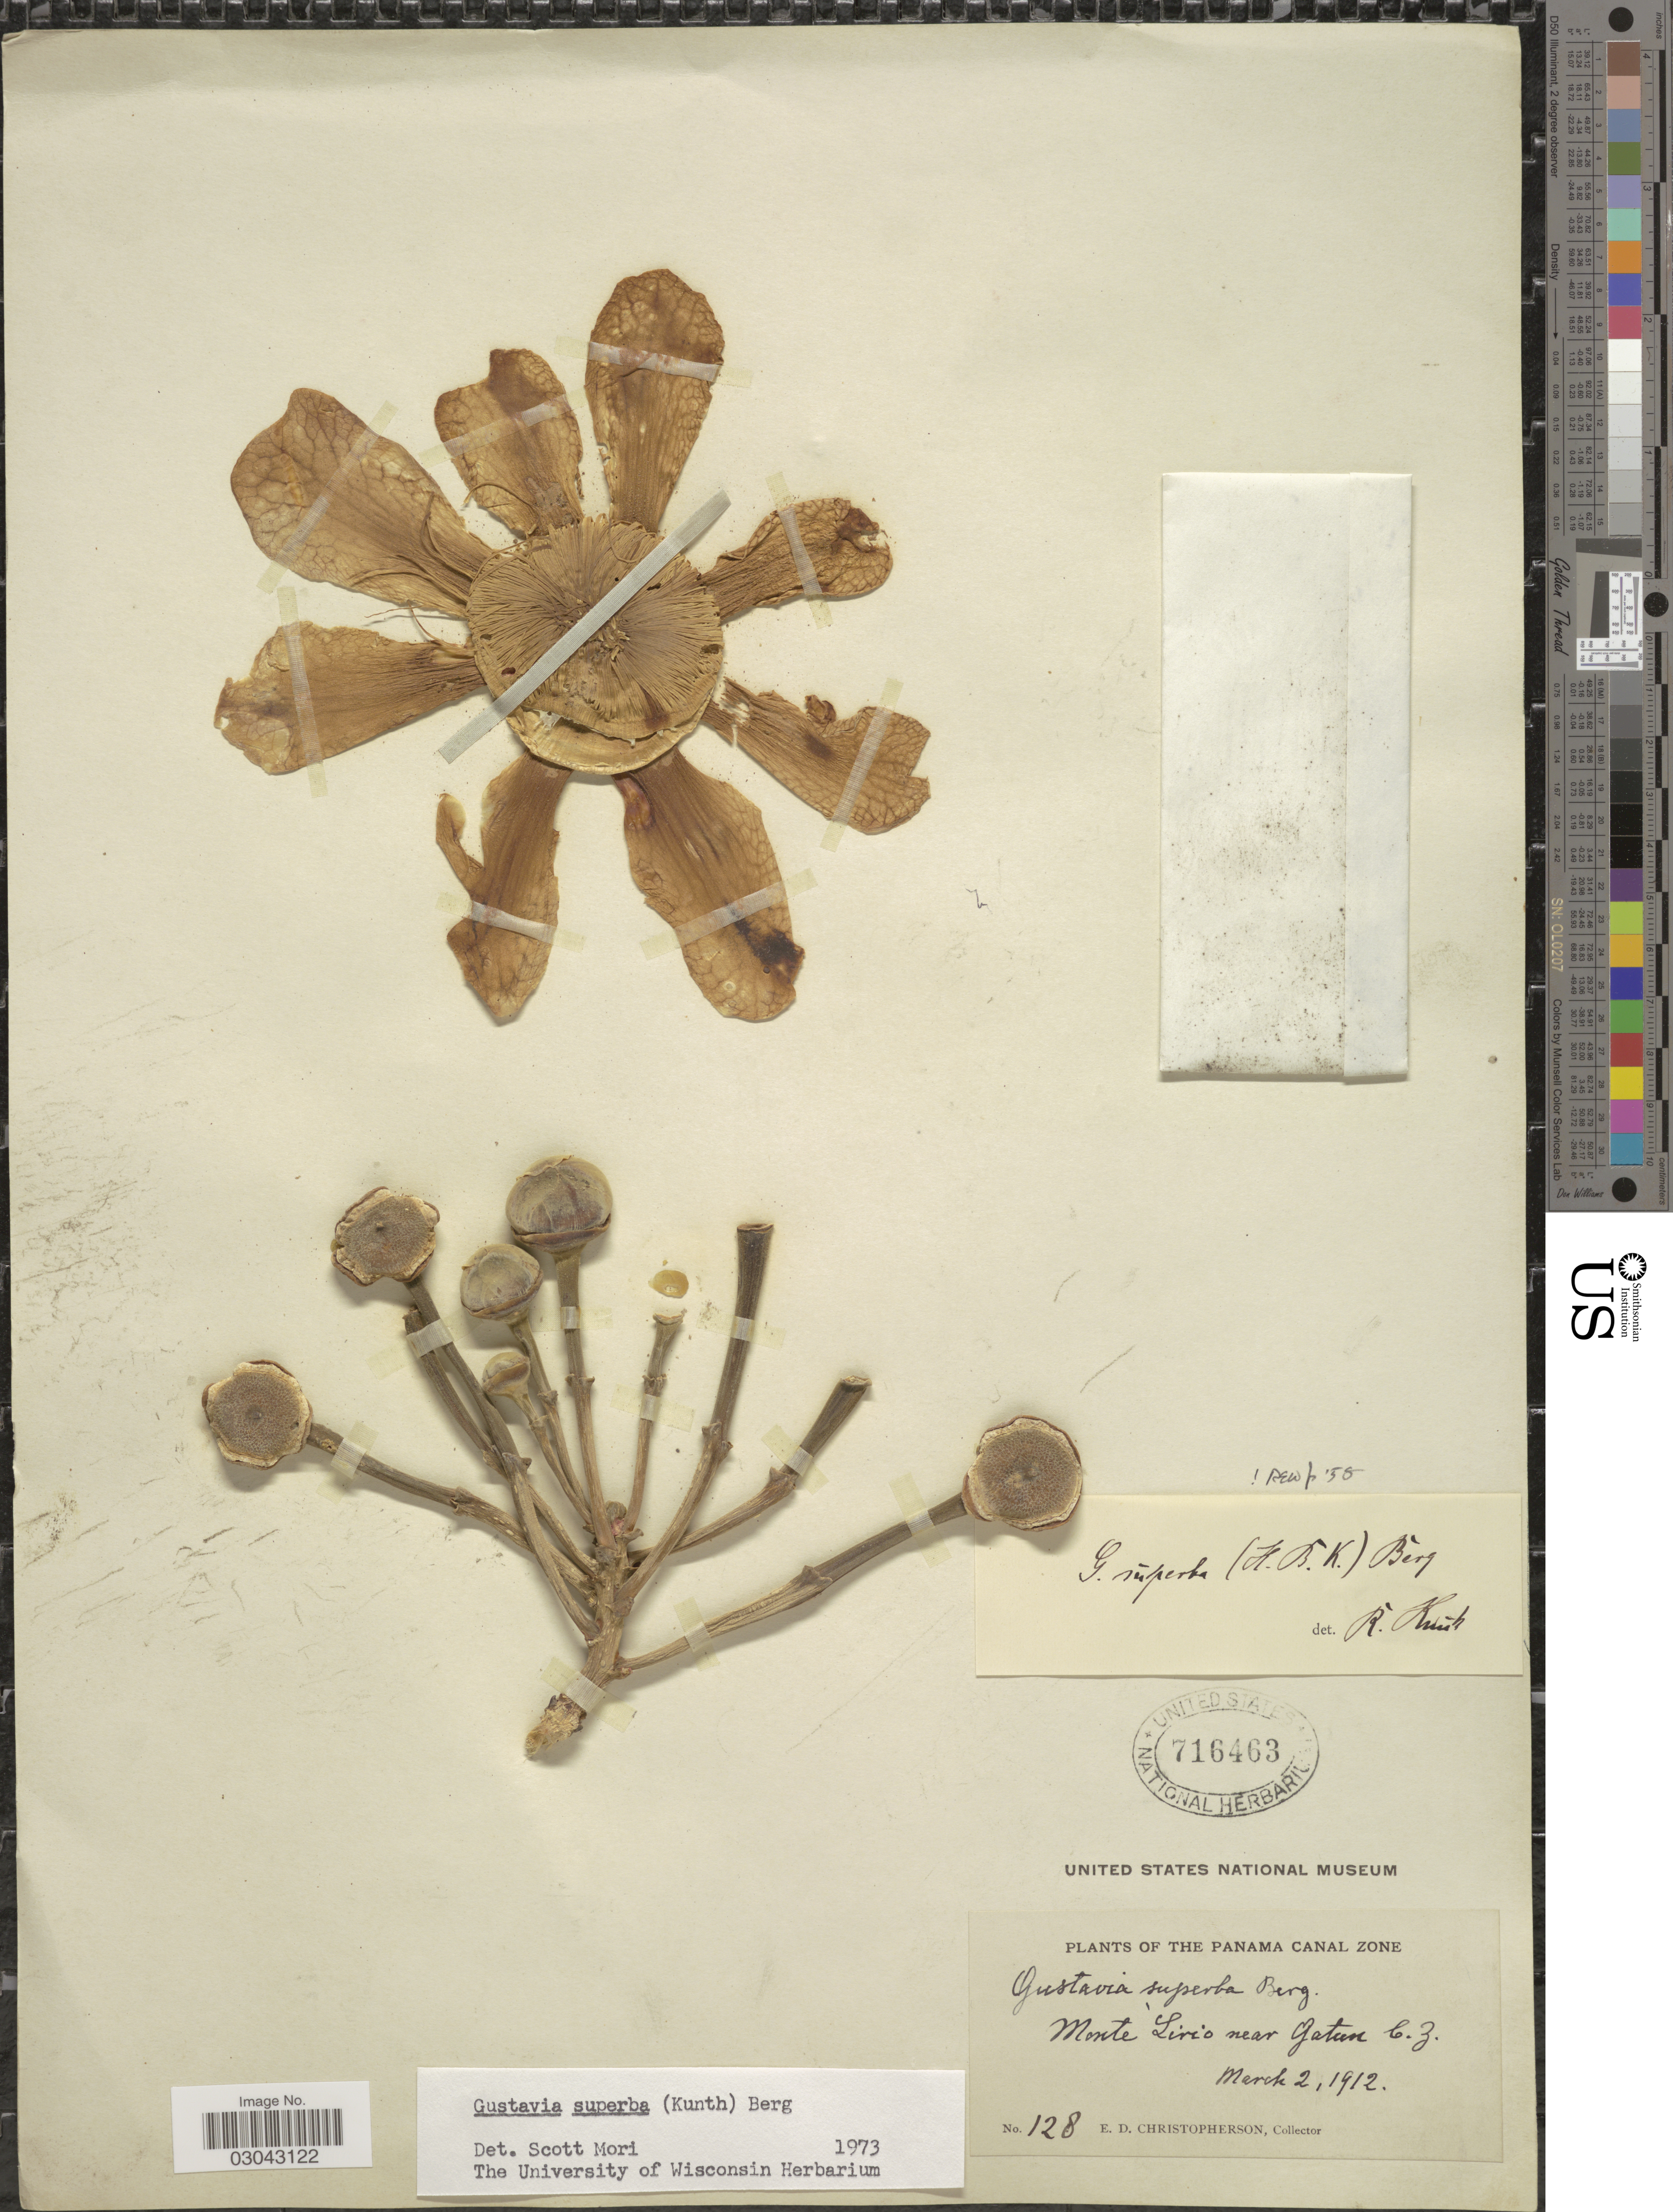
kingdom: Plantae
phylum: Tracheophyta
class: Magnoliopsida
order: Ericales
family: Lecythidaceae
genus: Gustavia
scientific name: Gustavia superba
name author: (Kunth) O. Berg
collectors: E. Christopherson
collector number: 128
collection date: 1912-03-02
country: Panama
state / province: Colón / Panamá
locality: The Panama Canal Zone, Monte Lirio near Gatun.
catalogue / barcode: US 716463